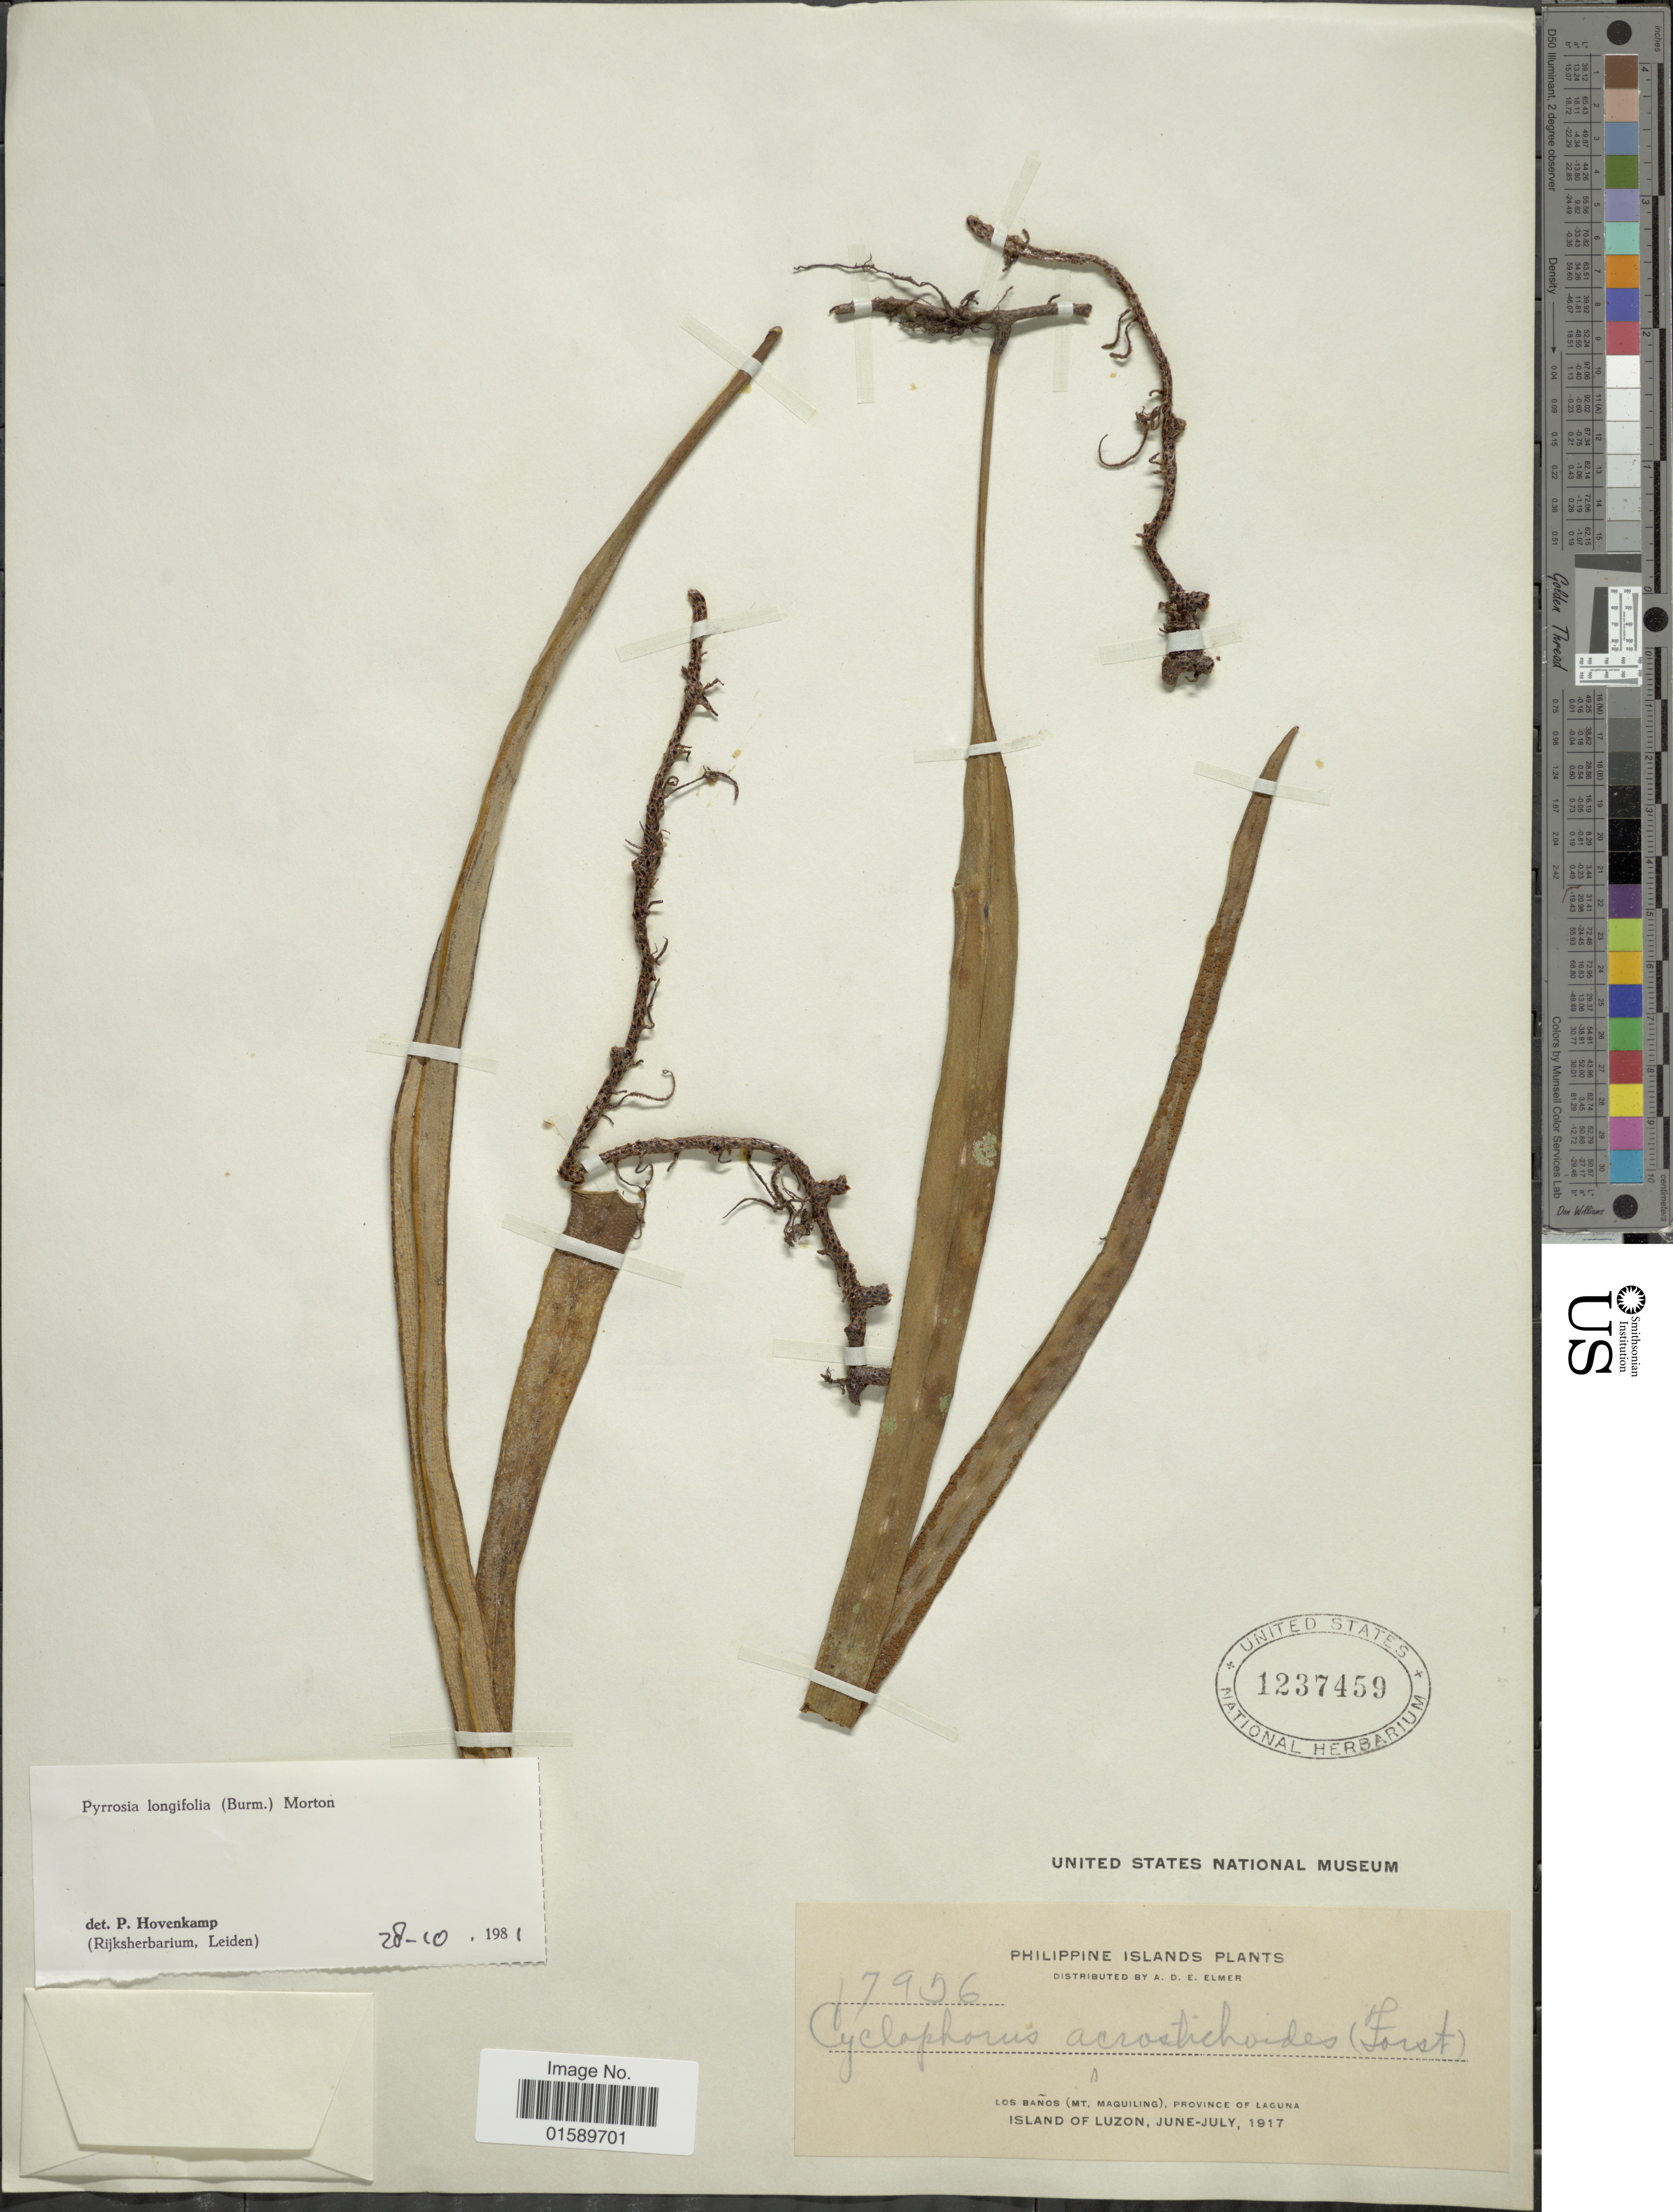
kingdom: Plantae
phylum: Tracheophyta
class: Polypodiopsida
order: Polypodiales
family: Polypodiaceae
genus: Pyrrosia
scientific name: Pyrrosia longifolia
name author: (Burm. f.) C.V. Morton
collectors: A. D. E. Elmer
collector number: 17956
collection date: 1917-06/1917-07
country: Philippines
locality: Los Banos (Mt. Maquiling), Province of Laguna.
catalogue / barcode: US 1237459